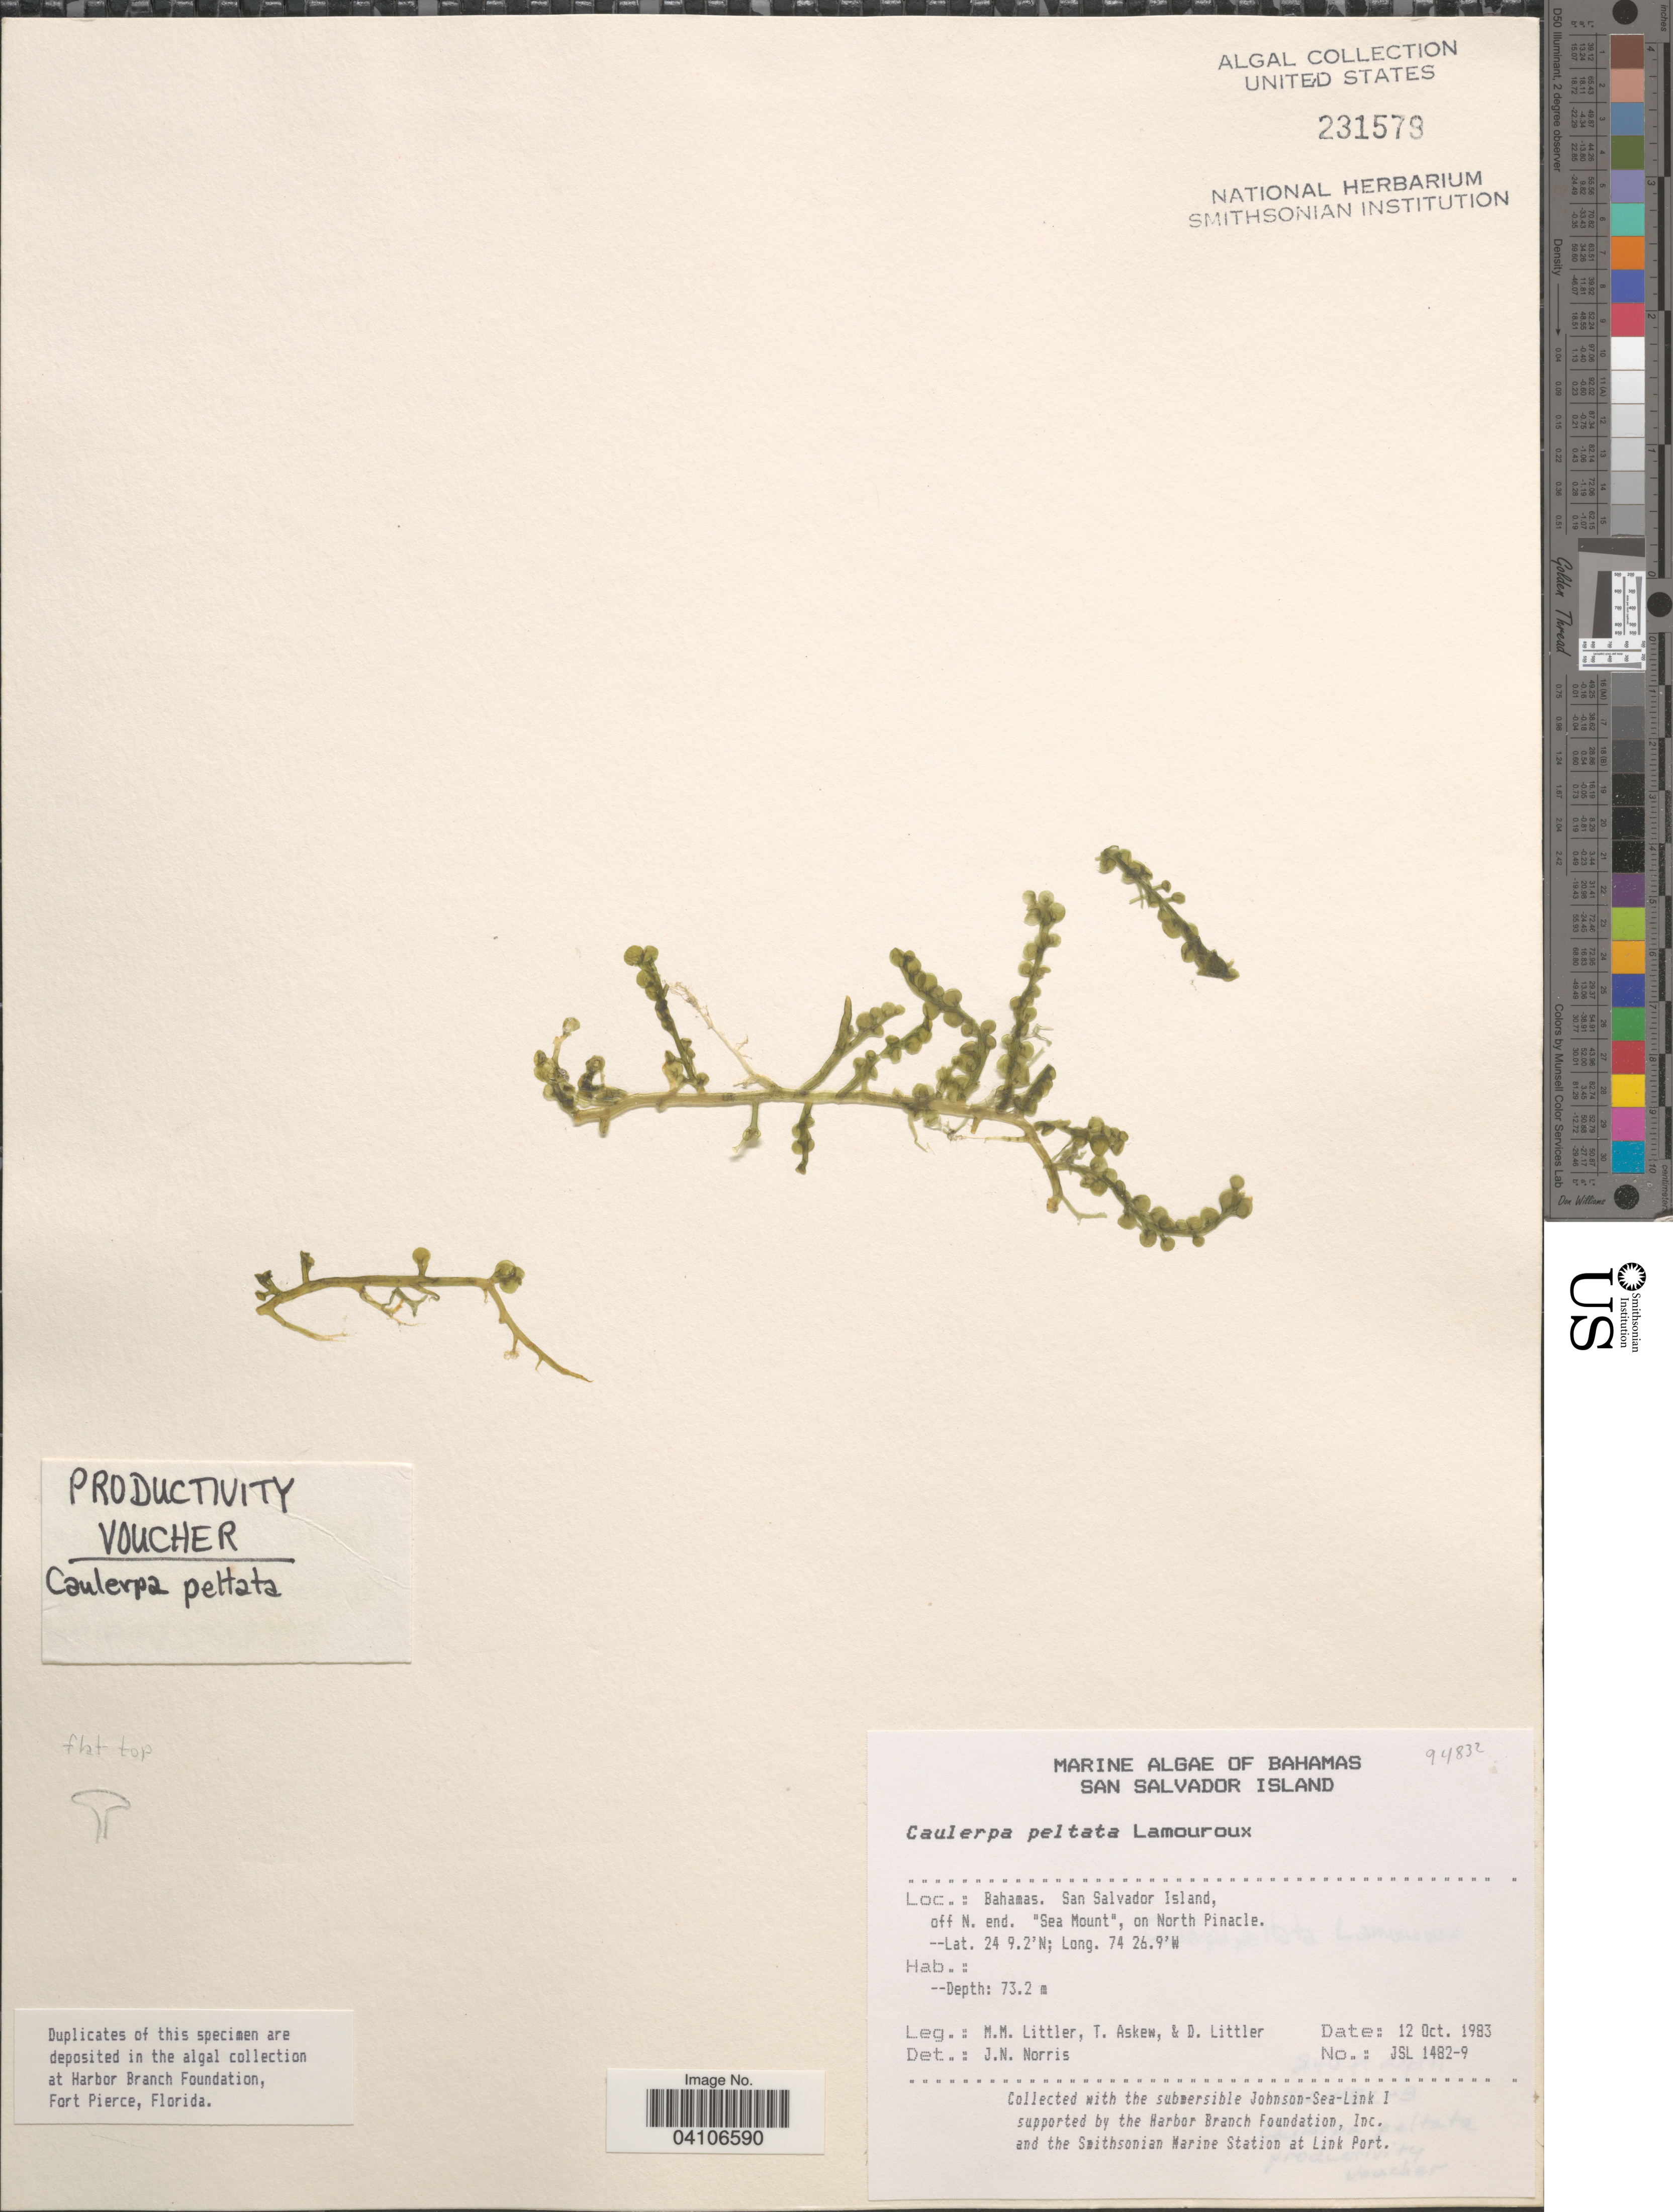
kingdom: Plantae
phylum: Chlorophyta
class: Ulvophyceae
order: Ulvales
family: Ulvaceae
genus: Ulva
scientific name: Ulva linza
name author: L.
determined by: Algae name updating Project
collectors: T. Askew & D. S. Littler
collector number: JSL 1482-9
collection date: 1983-10-12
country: Bahamas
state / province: San Salvador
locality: San Salvador Island, off N. end. "Sea Mount", on North Pinacle.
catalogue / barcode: US 231579